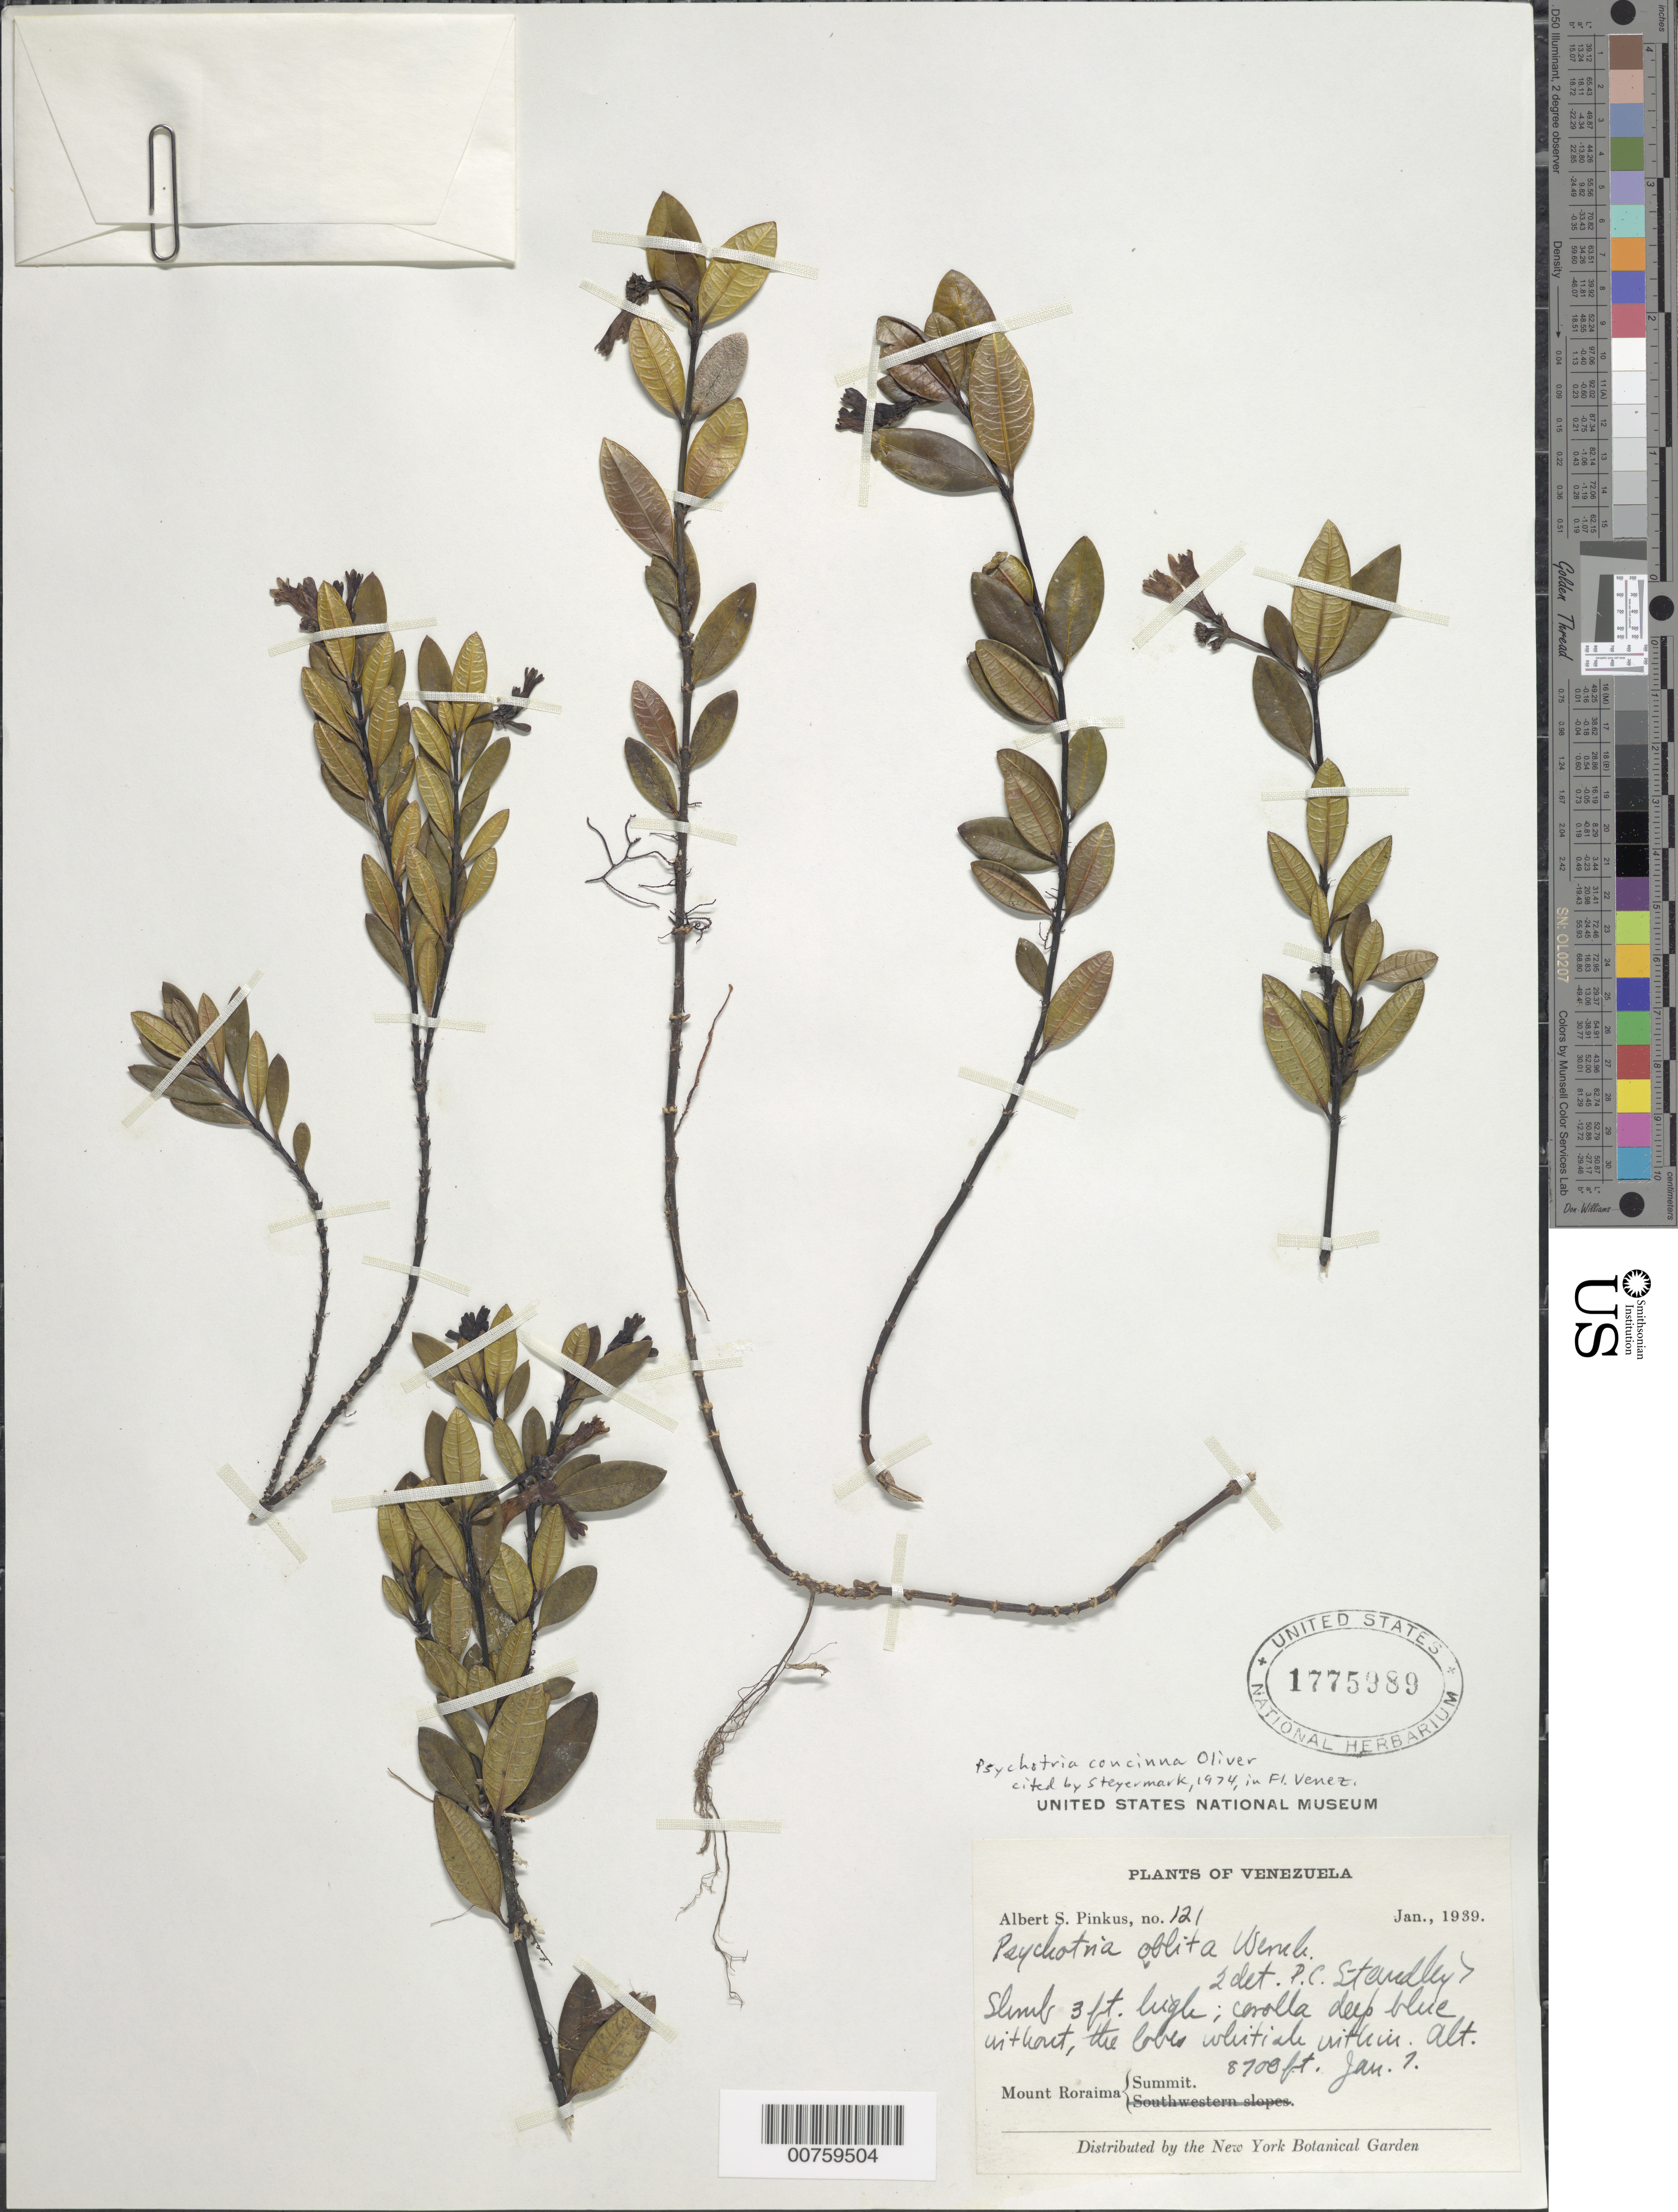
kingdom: Plantae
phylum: Tracheophyta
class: Magnoliopsida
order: Gentianales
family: Rubiaceae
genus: Psychotria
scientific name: Psychotria concinna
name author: Oliv.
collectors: A. Pinkus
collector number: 121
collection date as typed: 7-Jan-39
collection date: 1939-01-07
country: Venezuela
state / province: Bolívar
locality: Mt. Roraima, summit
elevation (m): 2652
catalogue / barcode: US 1775989